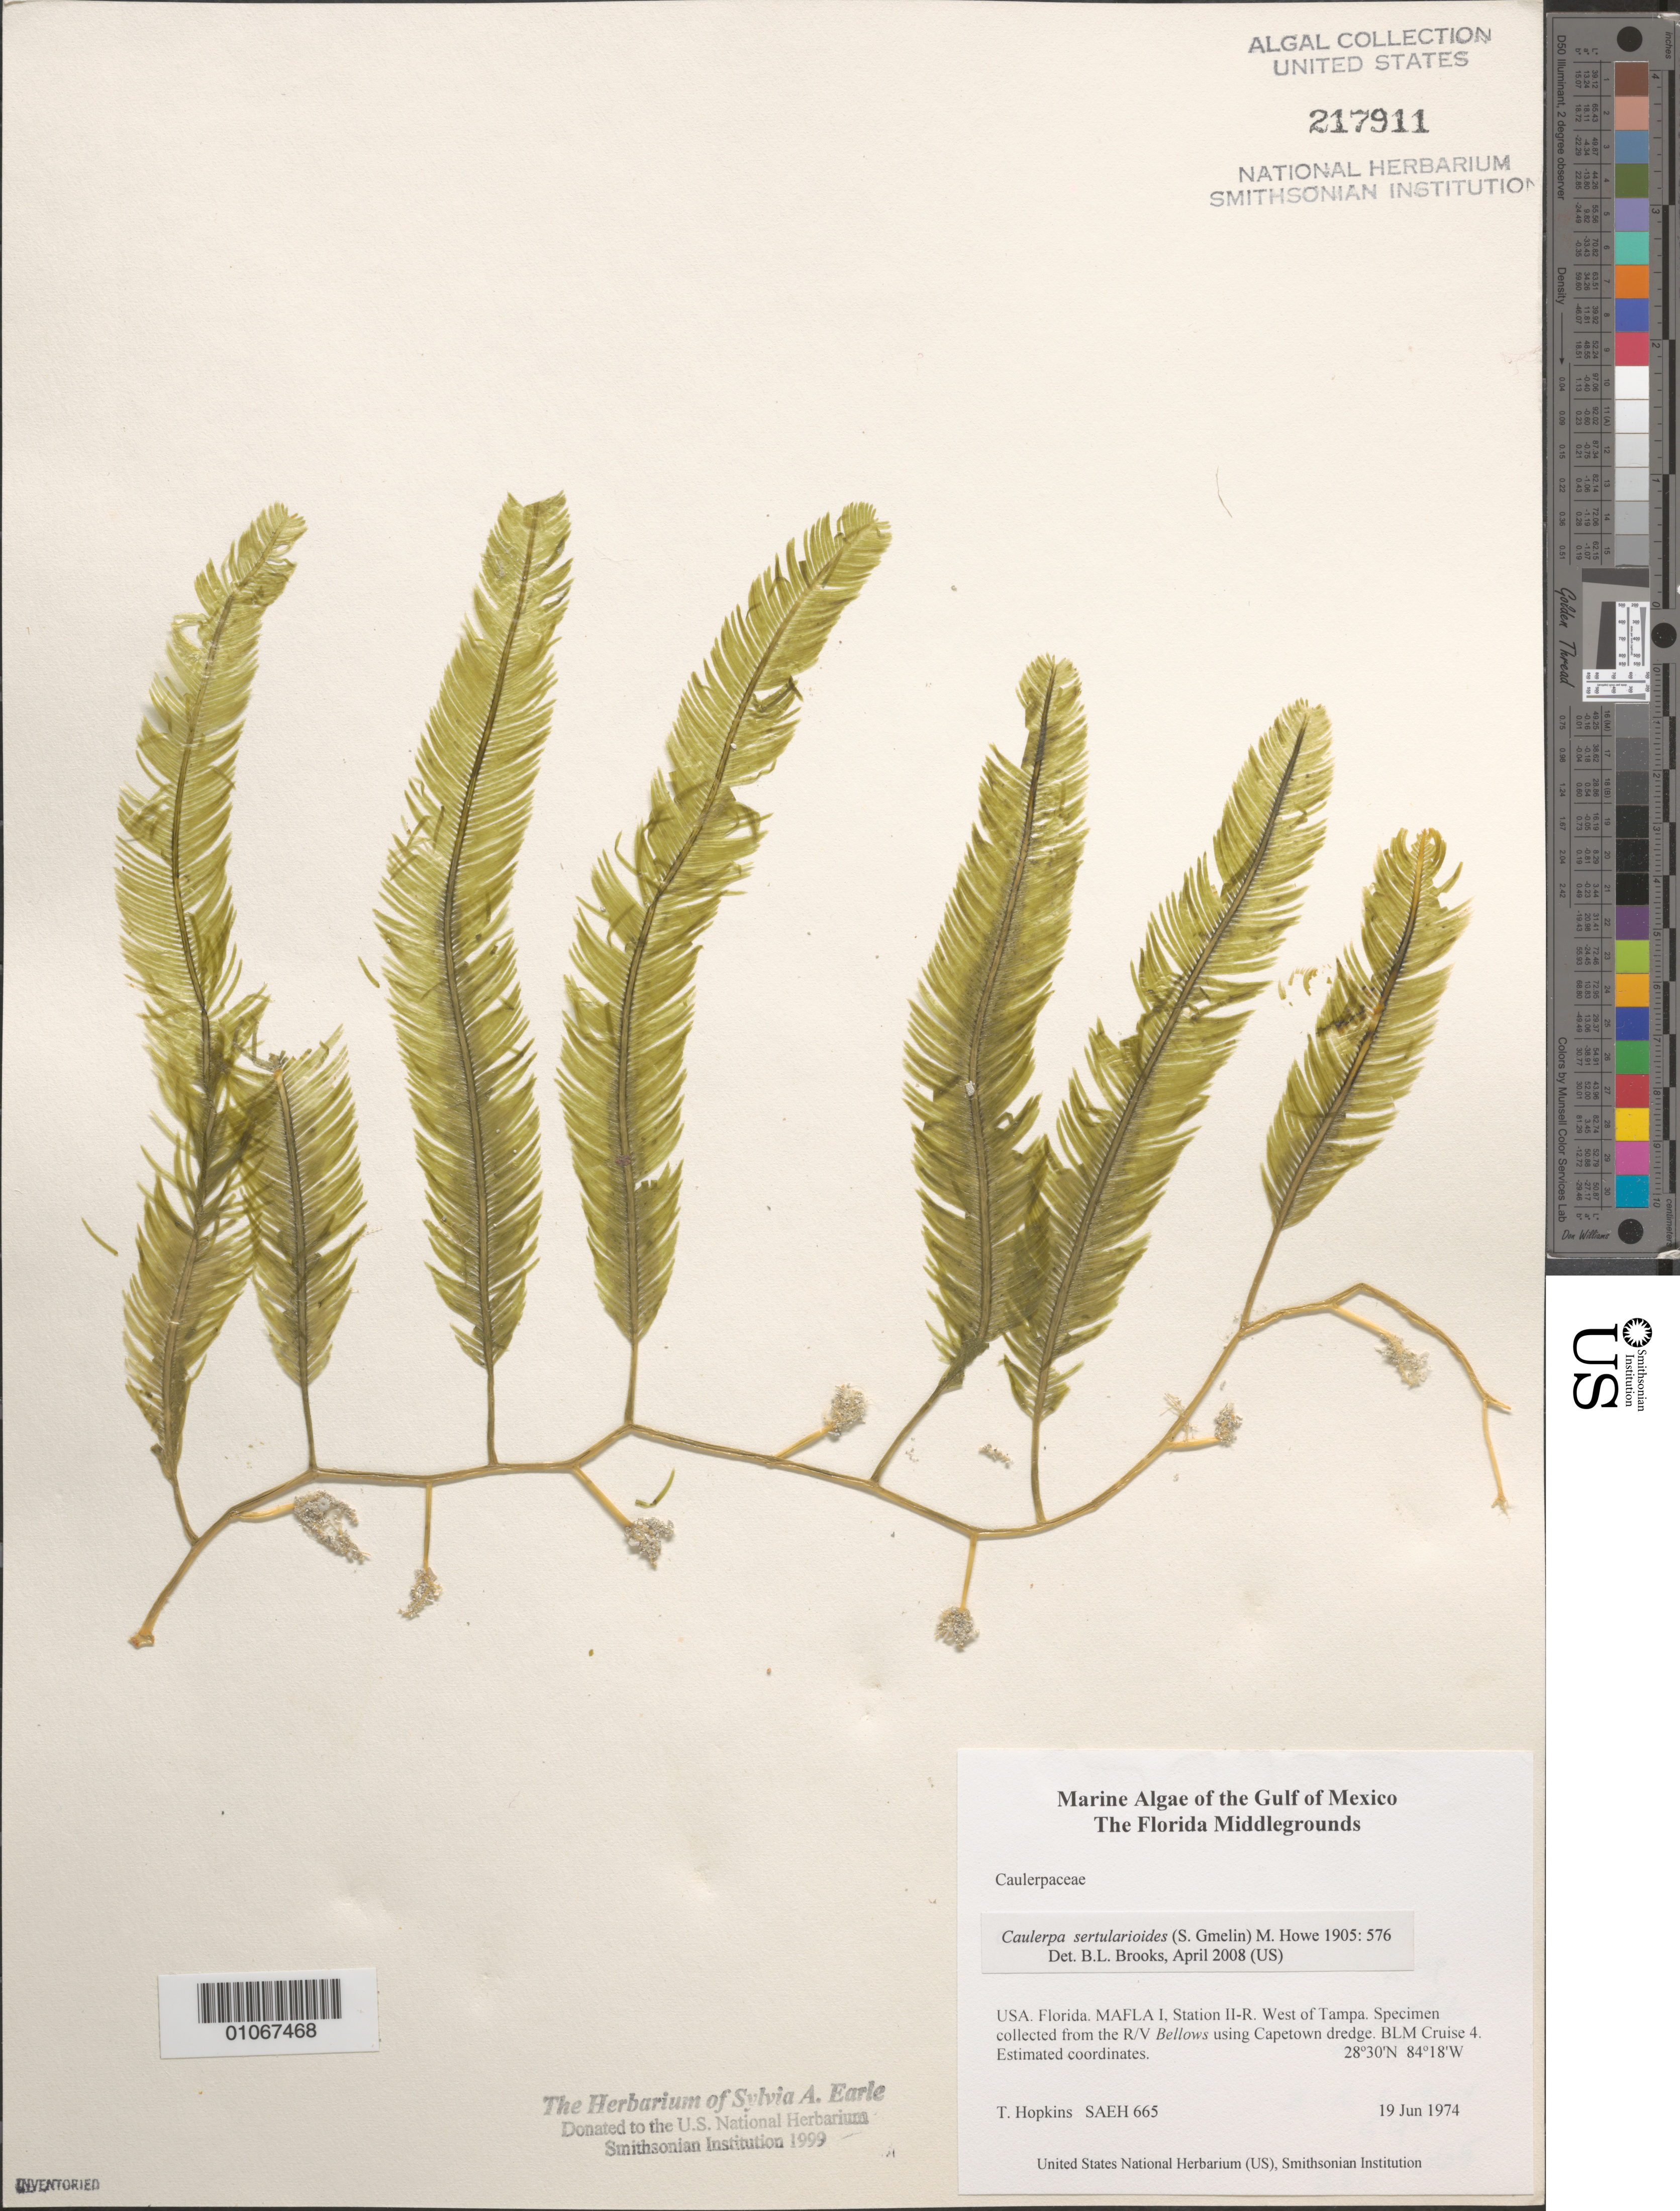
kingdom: Plantae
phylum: Chlorophyta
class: Ulvophyceae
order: Bryopsidales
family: Caulerpaceae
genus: Caulerpa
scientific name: Caulerpa sertularioides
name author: (S.G. Gmel.) M. Howe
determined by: Brooks, B. L., (BOT), Smithsonian Institution - National Museum of Natural History (UNITED STATES)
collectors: T. Hopkins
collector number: SAEH 665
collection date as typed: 19 Jun 1974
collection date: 1974-06-19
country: United States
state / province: Florida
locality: Gulf of Mexico, Florida Middle Grounds, west of Tampa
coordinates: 28 30'N, 84 18'W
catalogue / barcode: US 217911